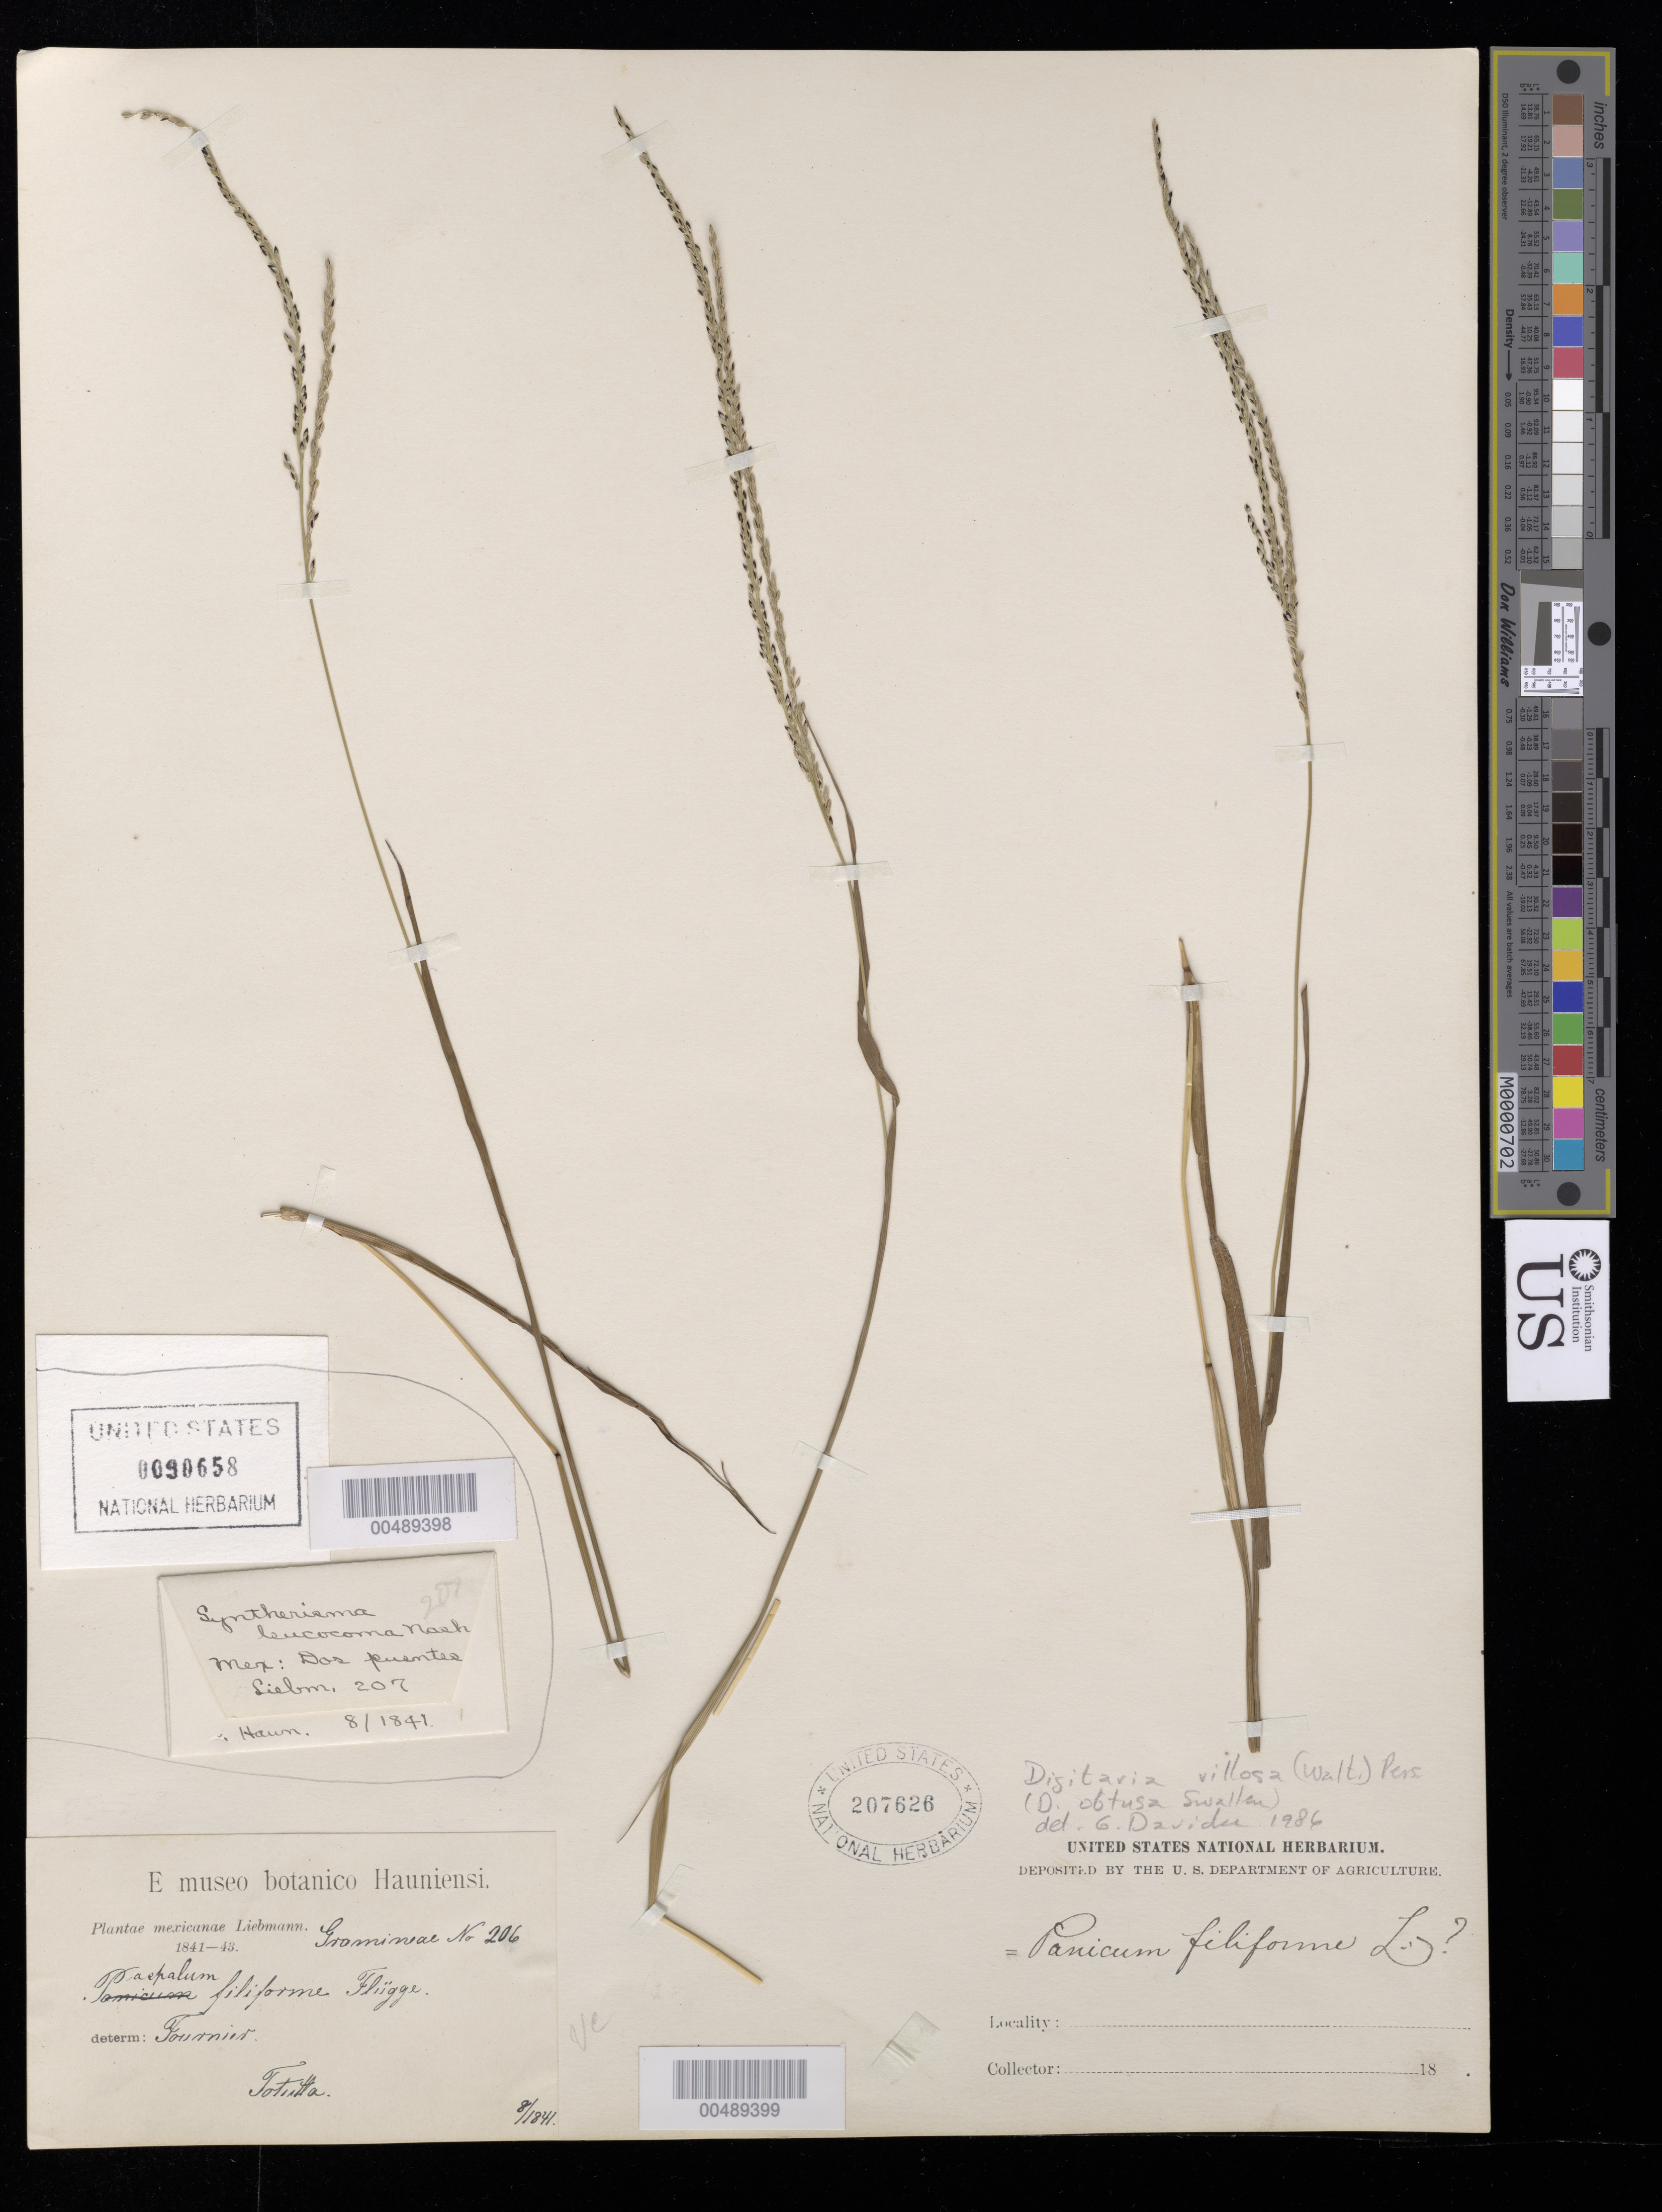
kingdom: Plantae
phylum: Tracheophyta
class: Liliopsida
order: Poales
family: Poaceae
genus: Digitaria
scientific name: Digitaria villosa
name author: (Walter) Pers.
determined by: Davidse, Gerrit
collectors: -. Leibmann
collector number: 206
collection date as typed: Aug 1841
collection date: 1841-08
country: Mexico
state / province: Durango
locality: San Ramon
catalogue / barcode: US 207626